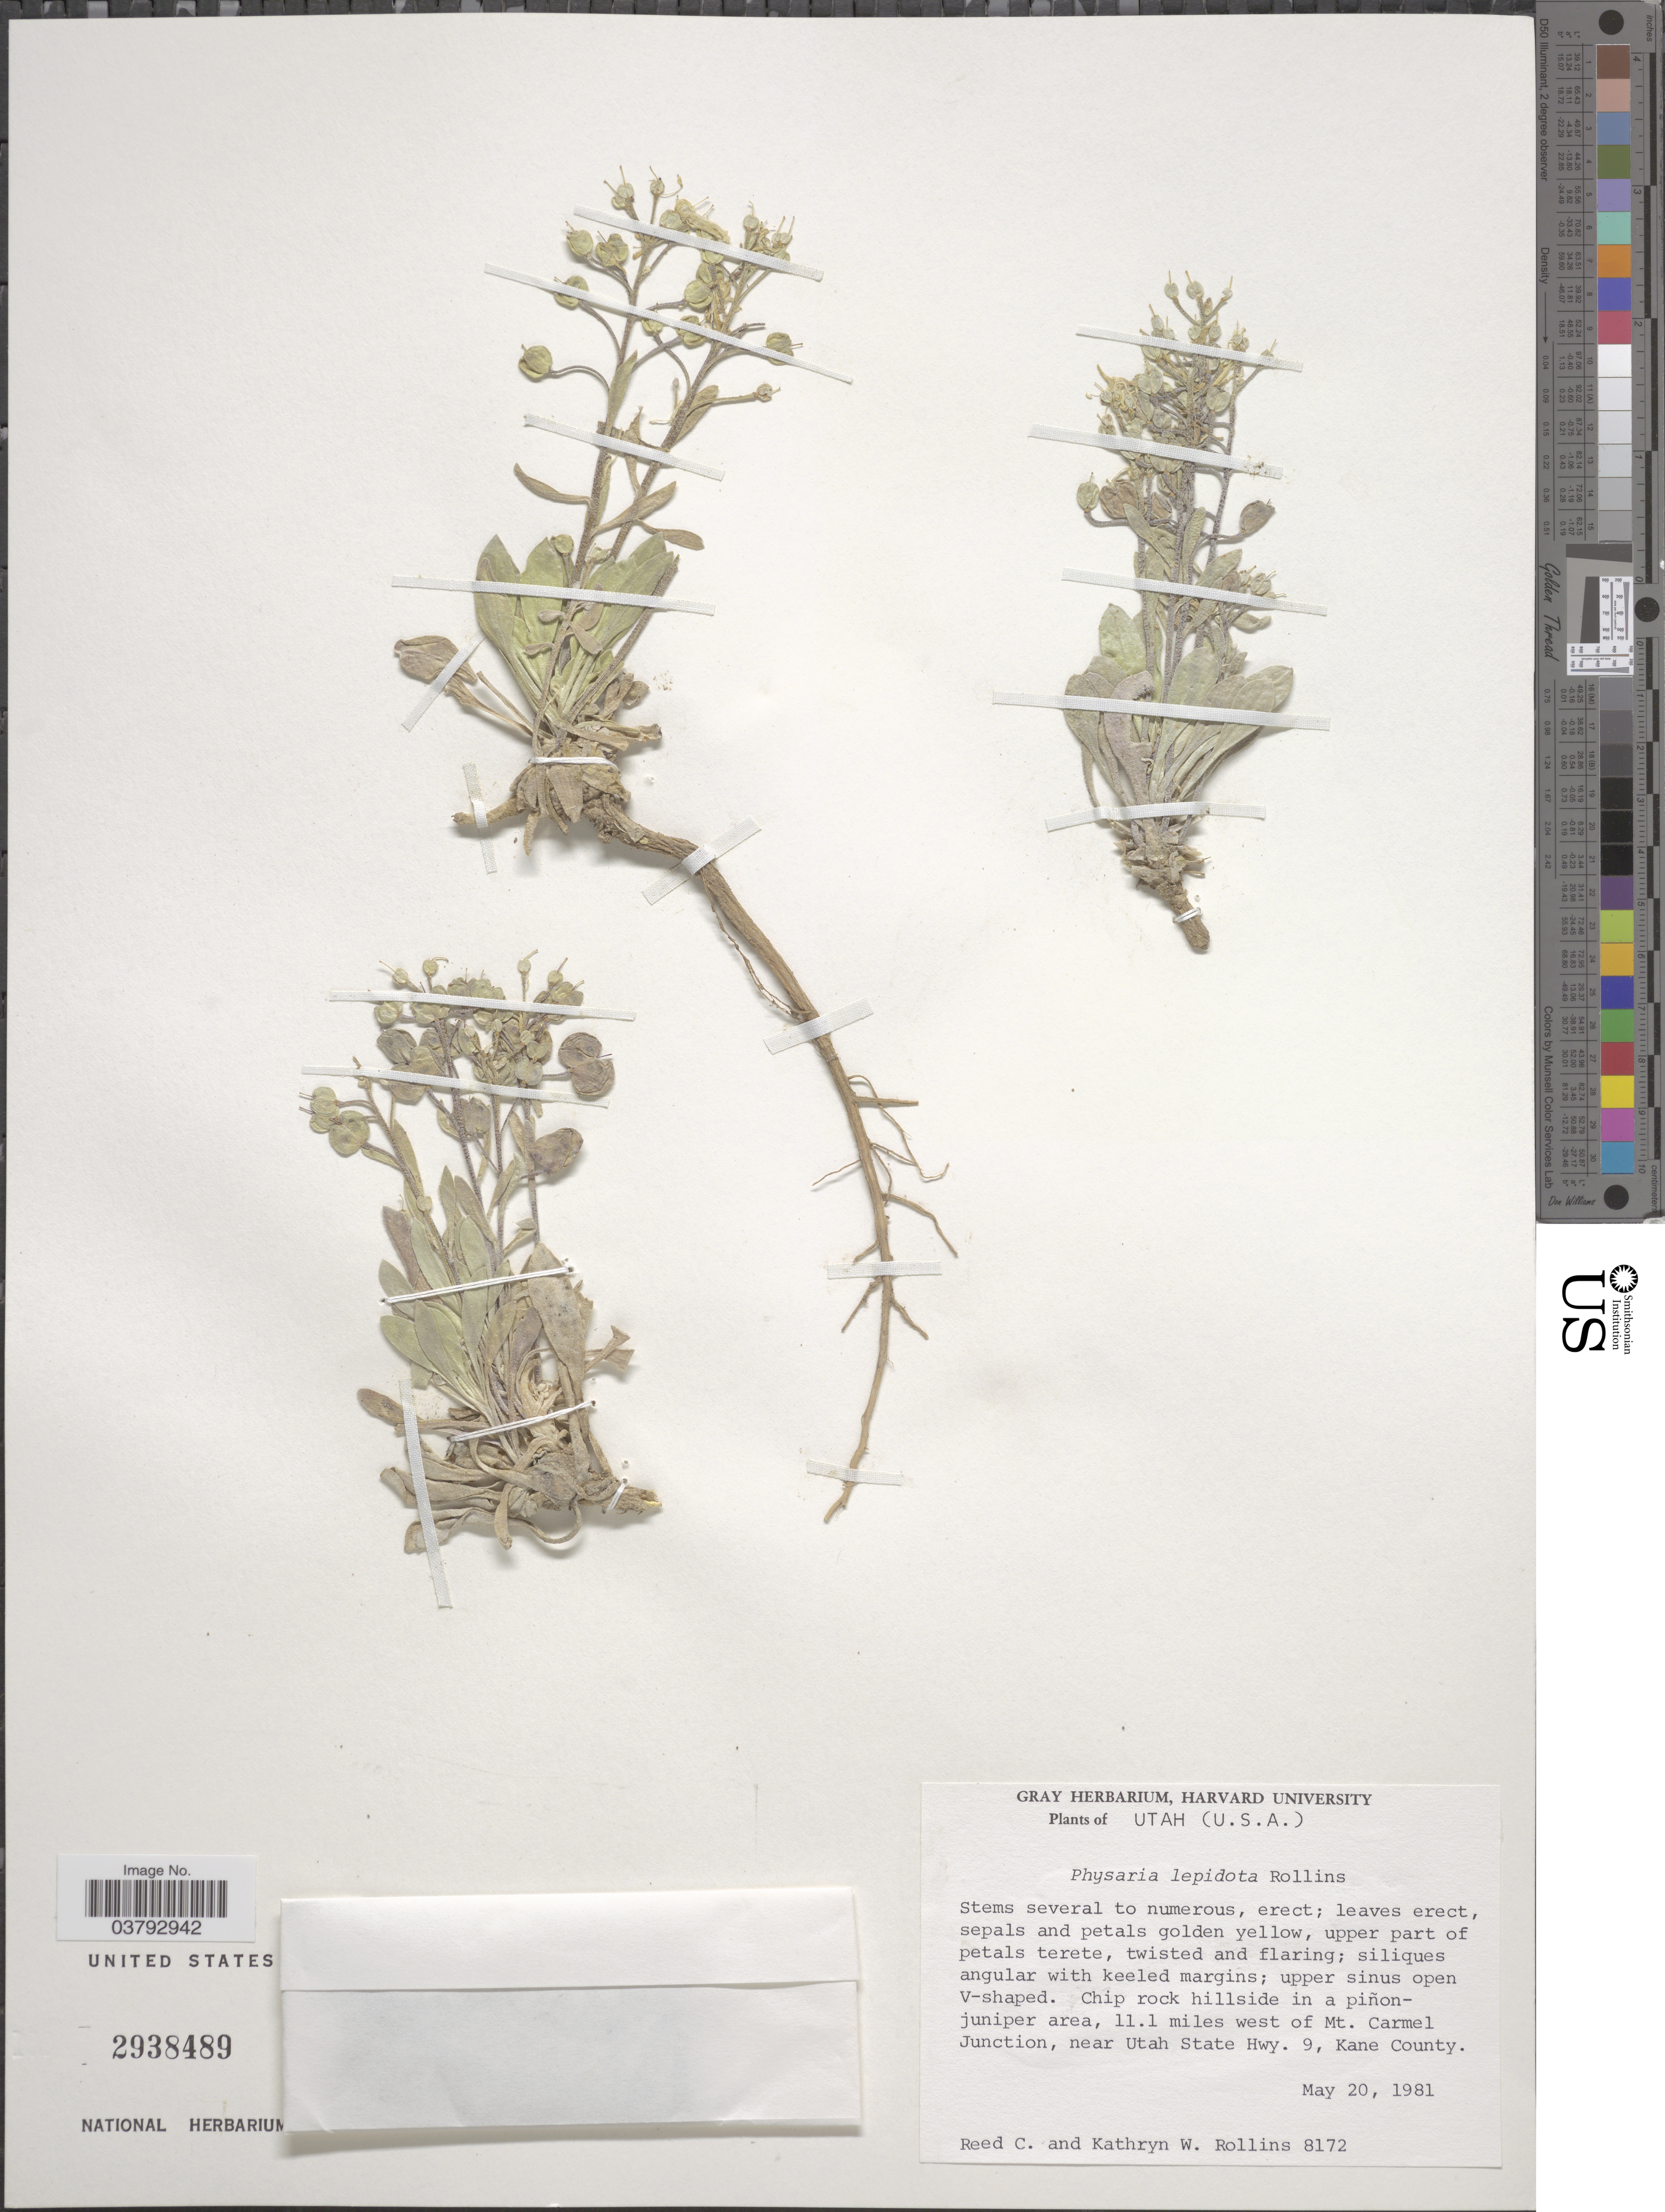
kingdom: Plantae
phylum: Tracheophyta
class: Magnoliopsida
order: Brassicales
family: Brassicaceae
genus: Physaria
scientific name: Physaria lepidota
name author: Rollins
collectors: R. C. Rollins & K. W. Rollins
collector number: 8172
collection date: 1981-05-20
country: United States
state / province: Utah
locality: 11.1 miles west of Mt. Carmel Junction, near Utah State Hwy. 9, Kane County.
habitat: chip rock hillside in a pinon-juniper area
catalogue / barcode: US 2938489